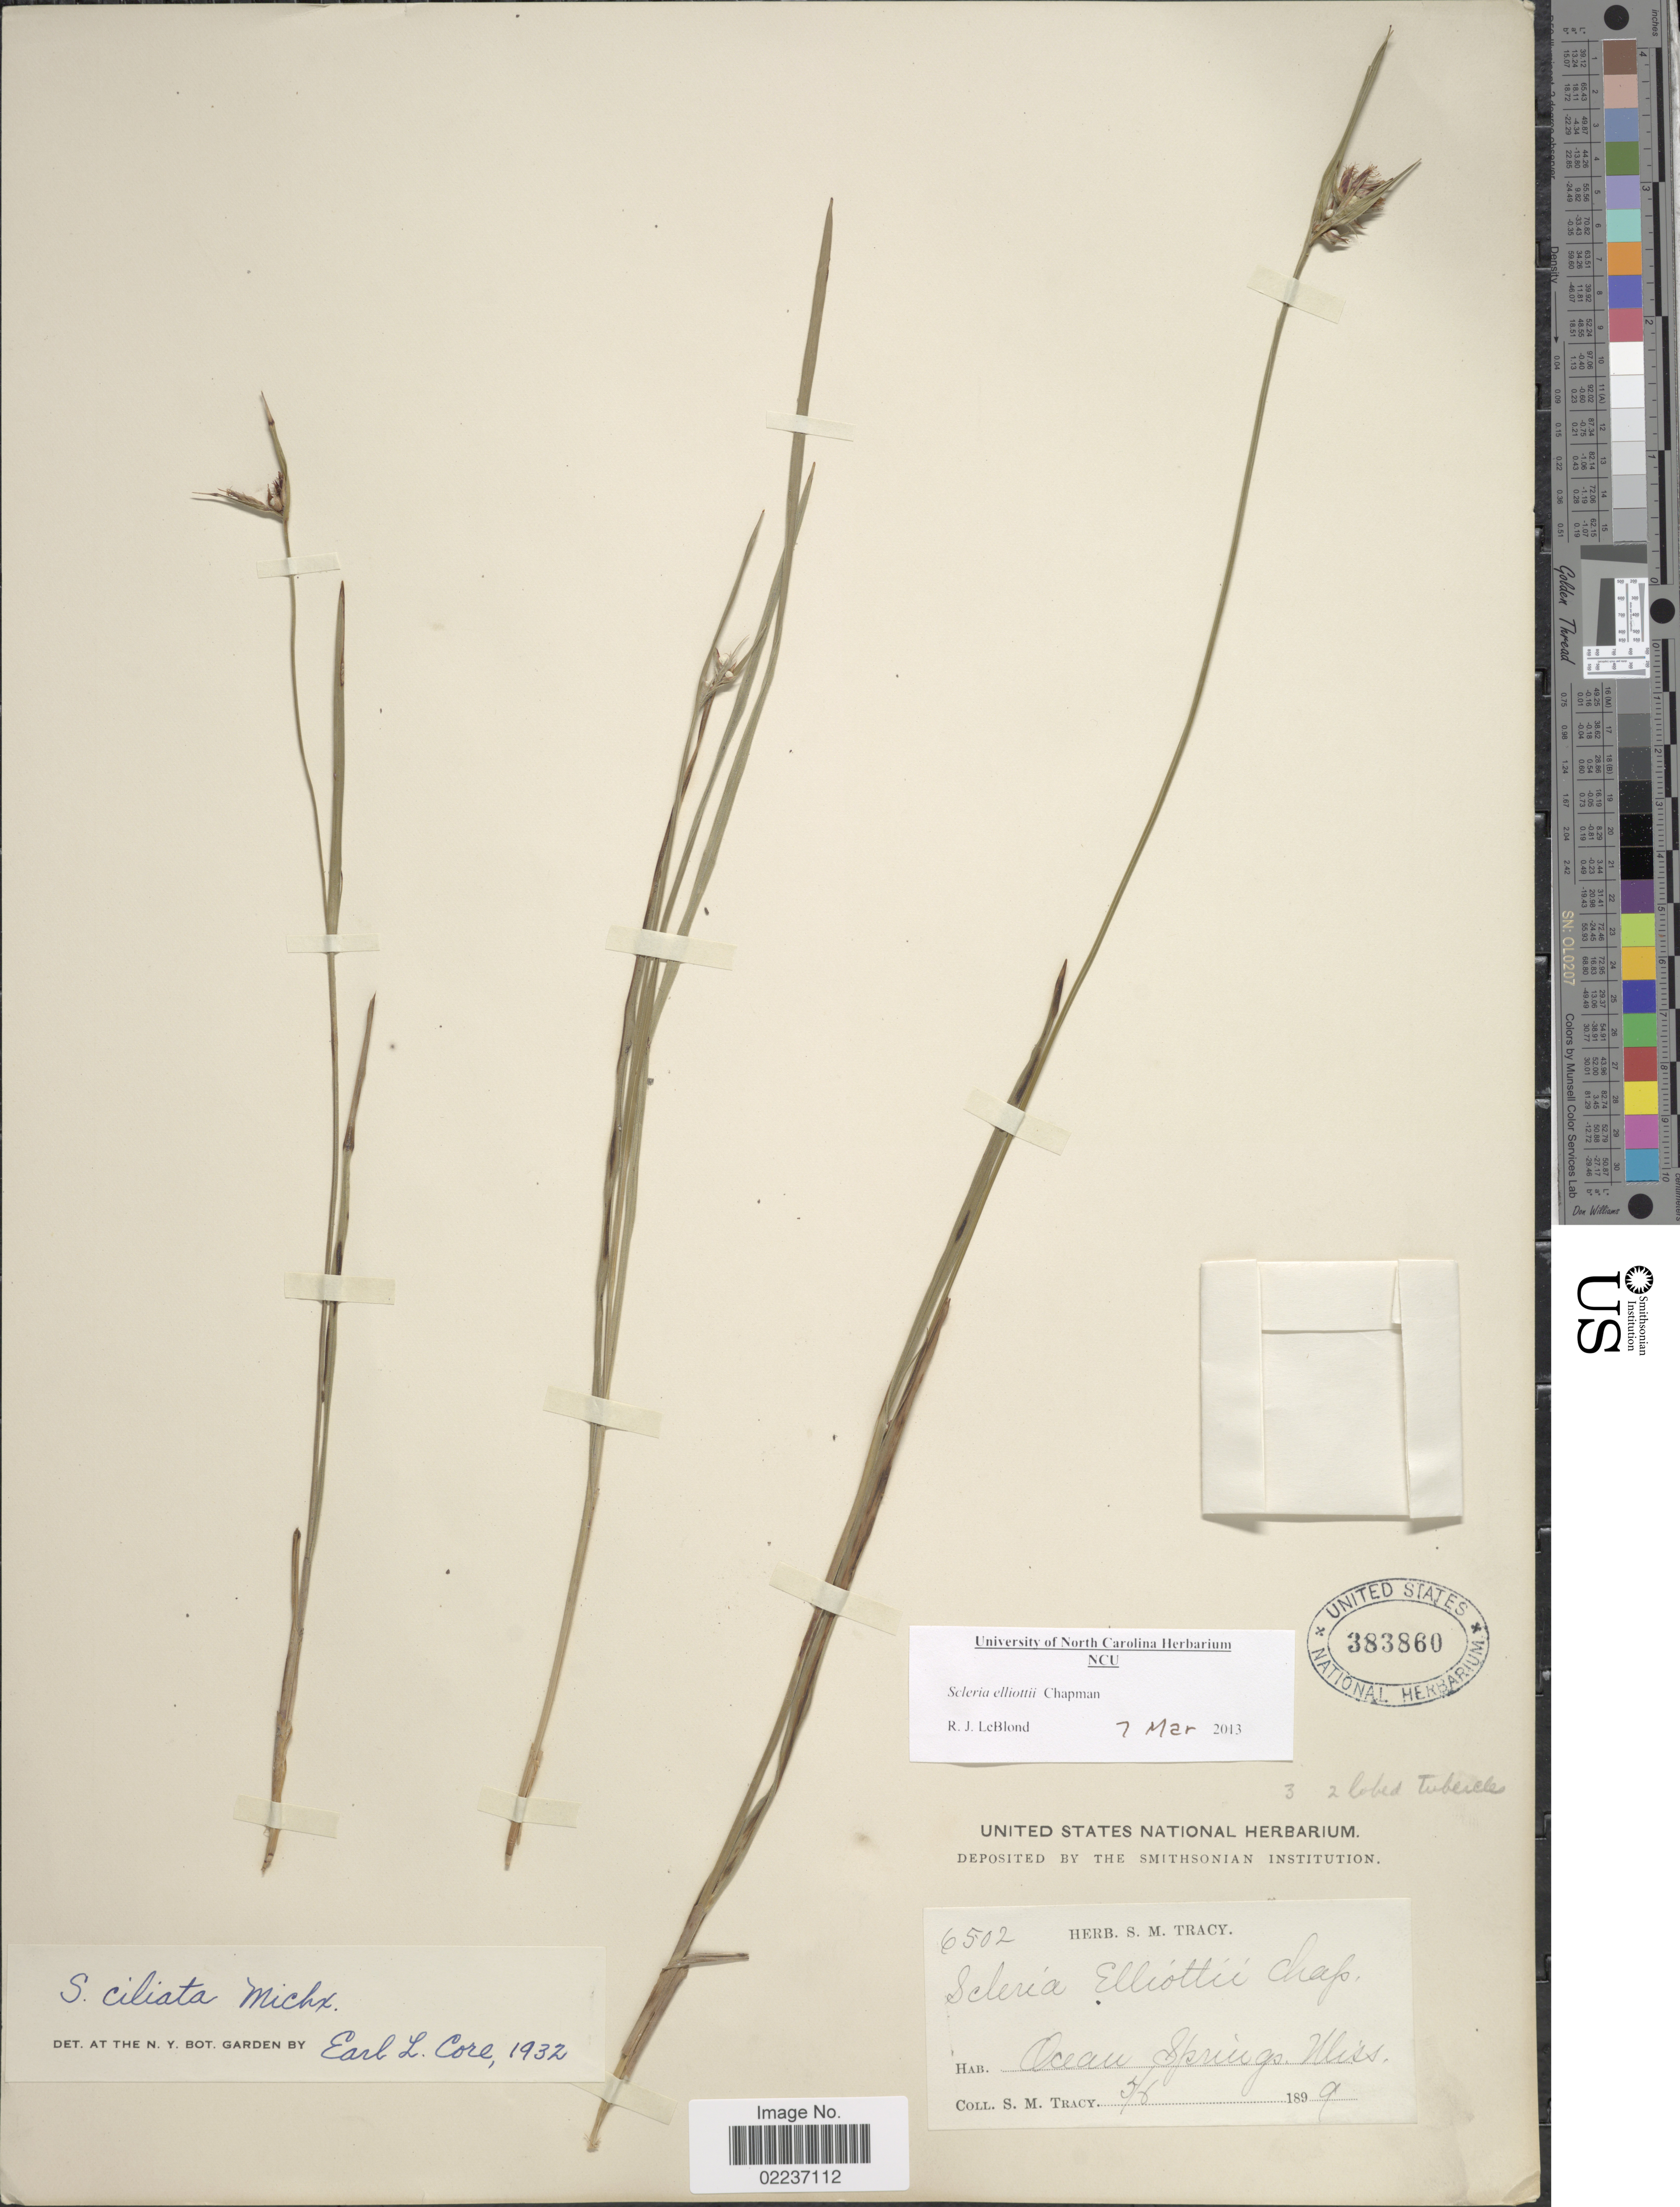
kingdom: Plantae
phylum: Tracheophyta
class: Liliopsida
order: Poales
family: Cyperaceae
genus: Scleria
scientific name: Scleria ciliata var. elliottii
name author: (Chapm.) Fernald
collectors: S. M. Tracy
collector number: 6502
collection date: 1899-05-06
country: United States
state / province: Mississippi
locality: Ocean Springs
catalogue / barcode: US 383860